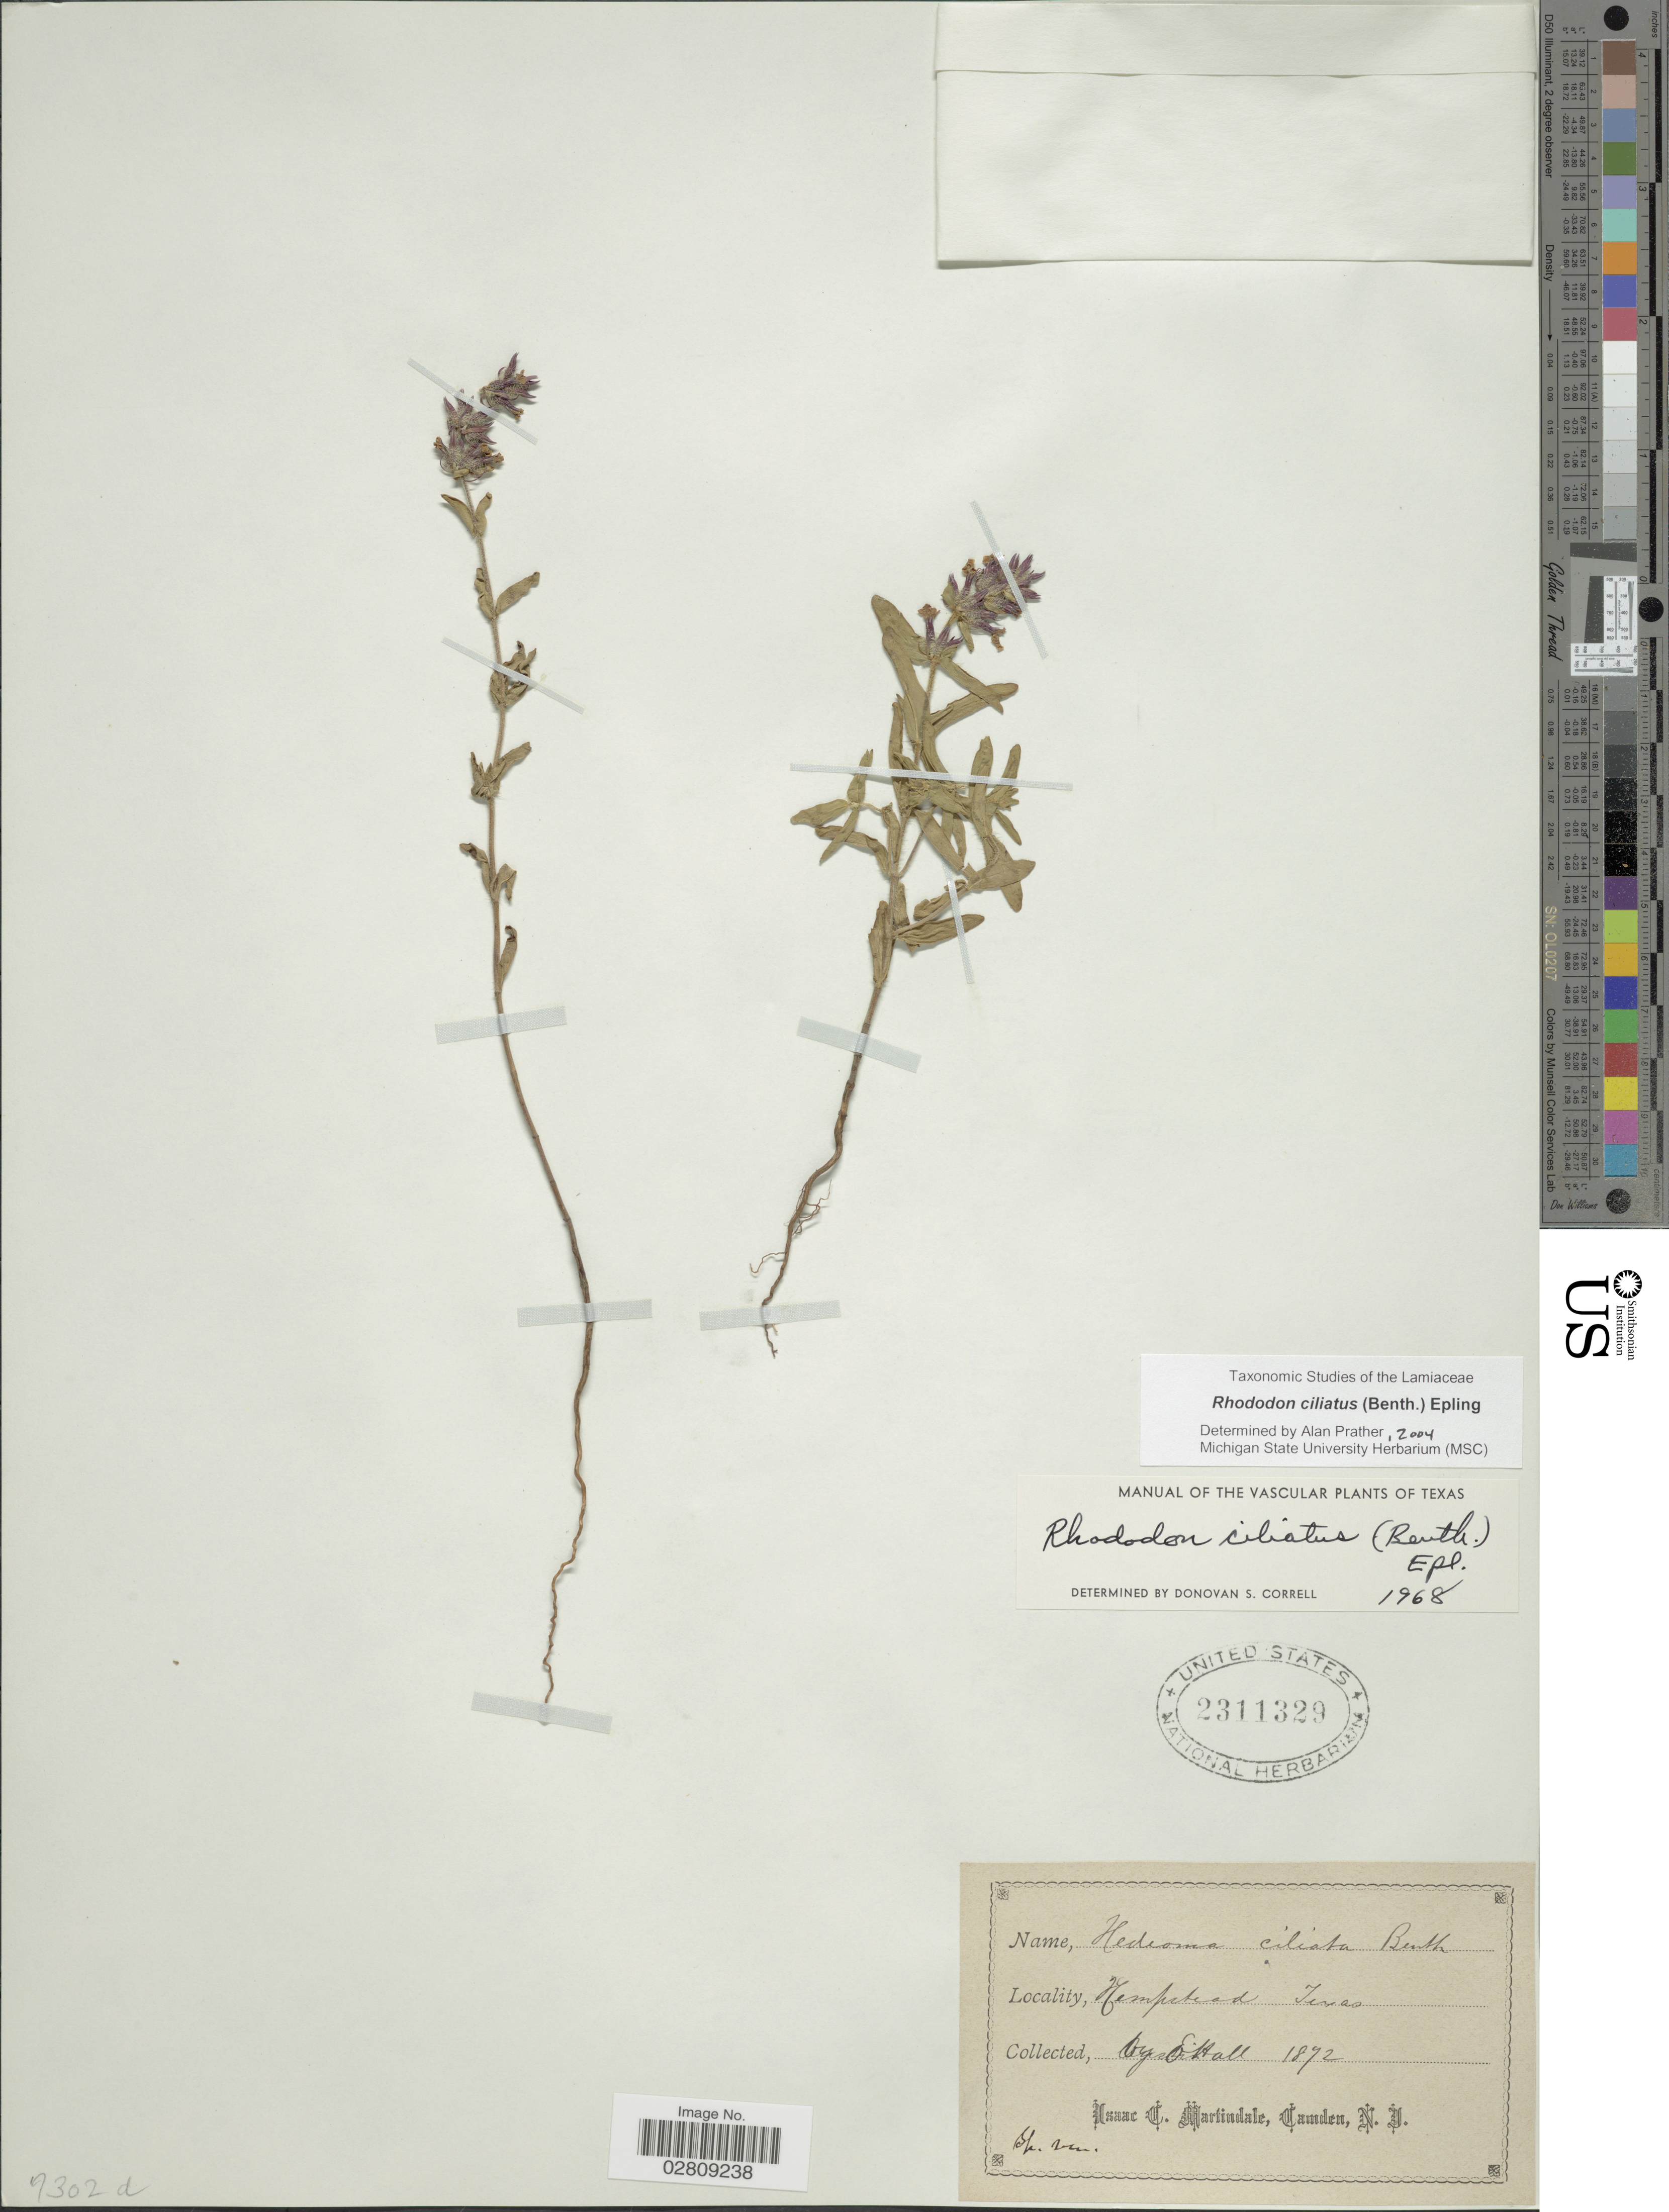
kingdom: Plantae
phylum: Tracheophyta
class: Magnoliopsida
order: Lamiales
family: Lamiaceae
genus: Rhododon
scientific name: Rhododon ciliatus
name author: (Benth.) Epling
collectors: E. Hall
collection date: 1872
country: United States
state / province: Texas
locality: Hempstead.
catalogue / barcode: US 2311329